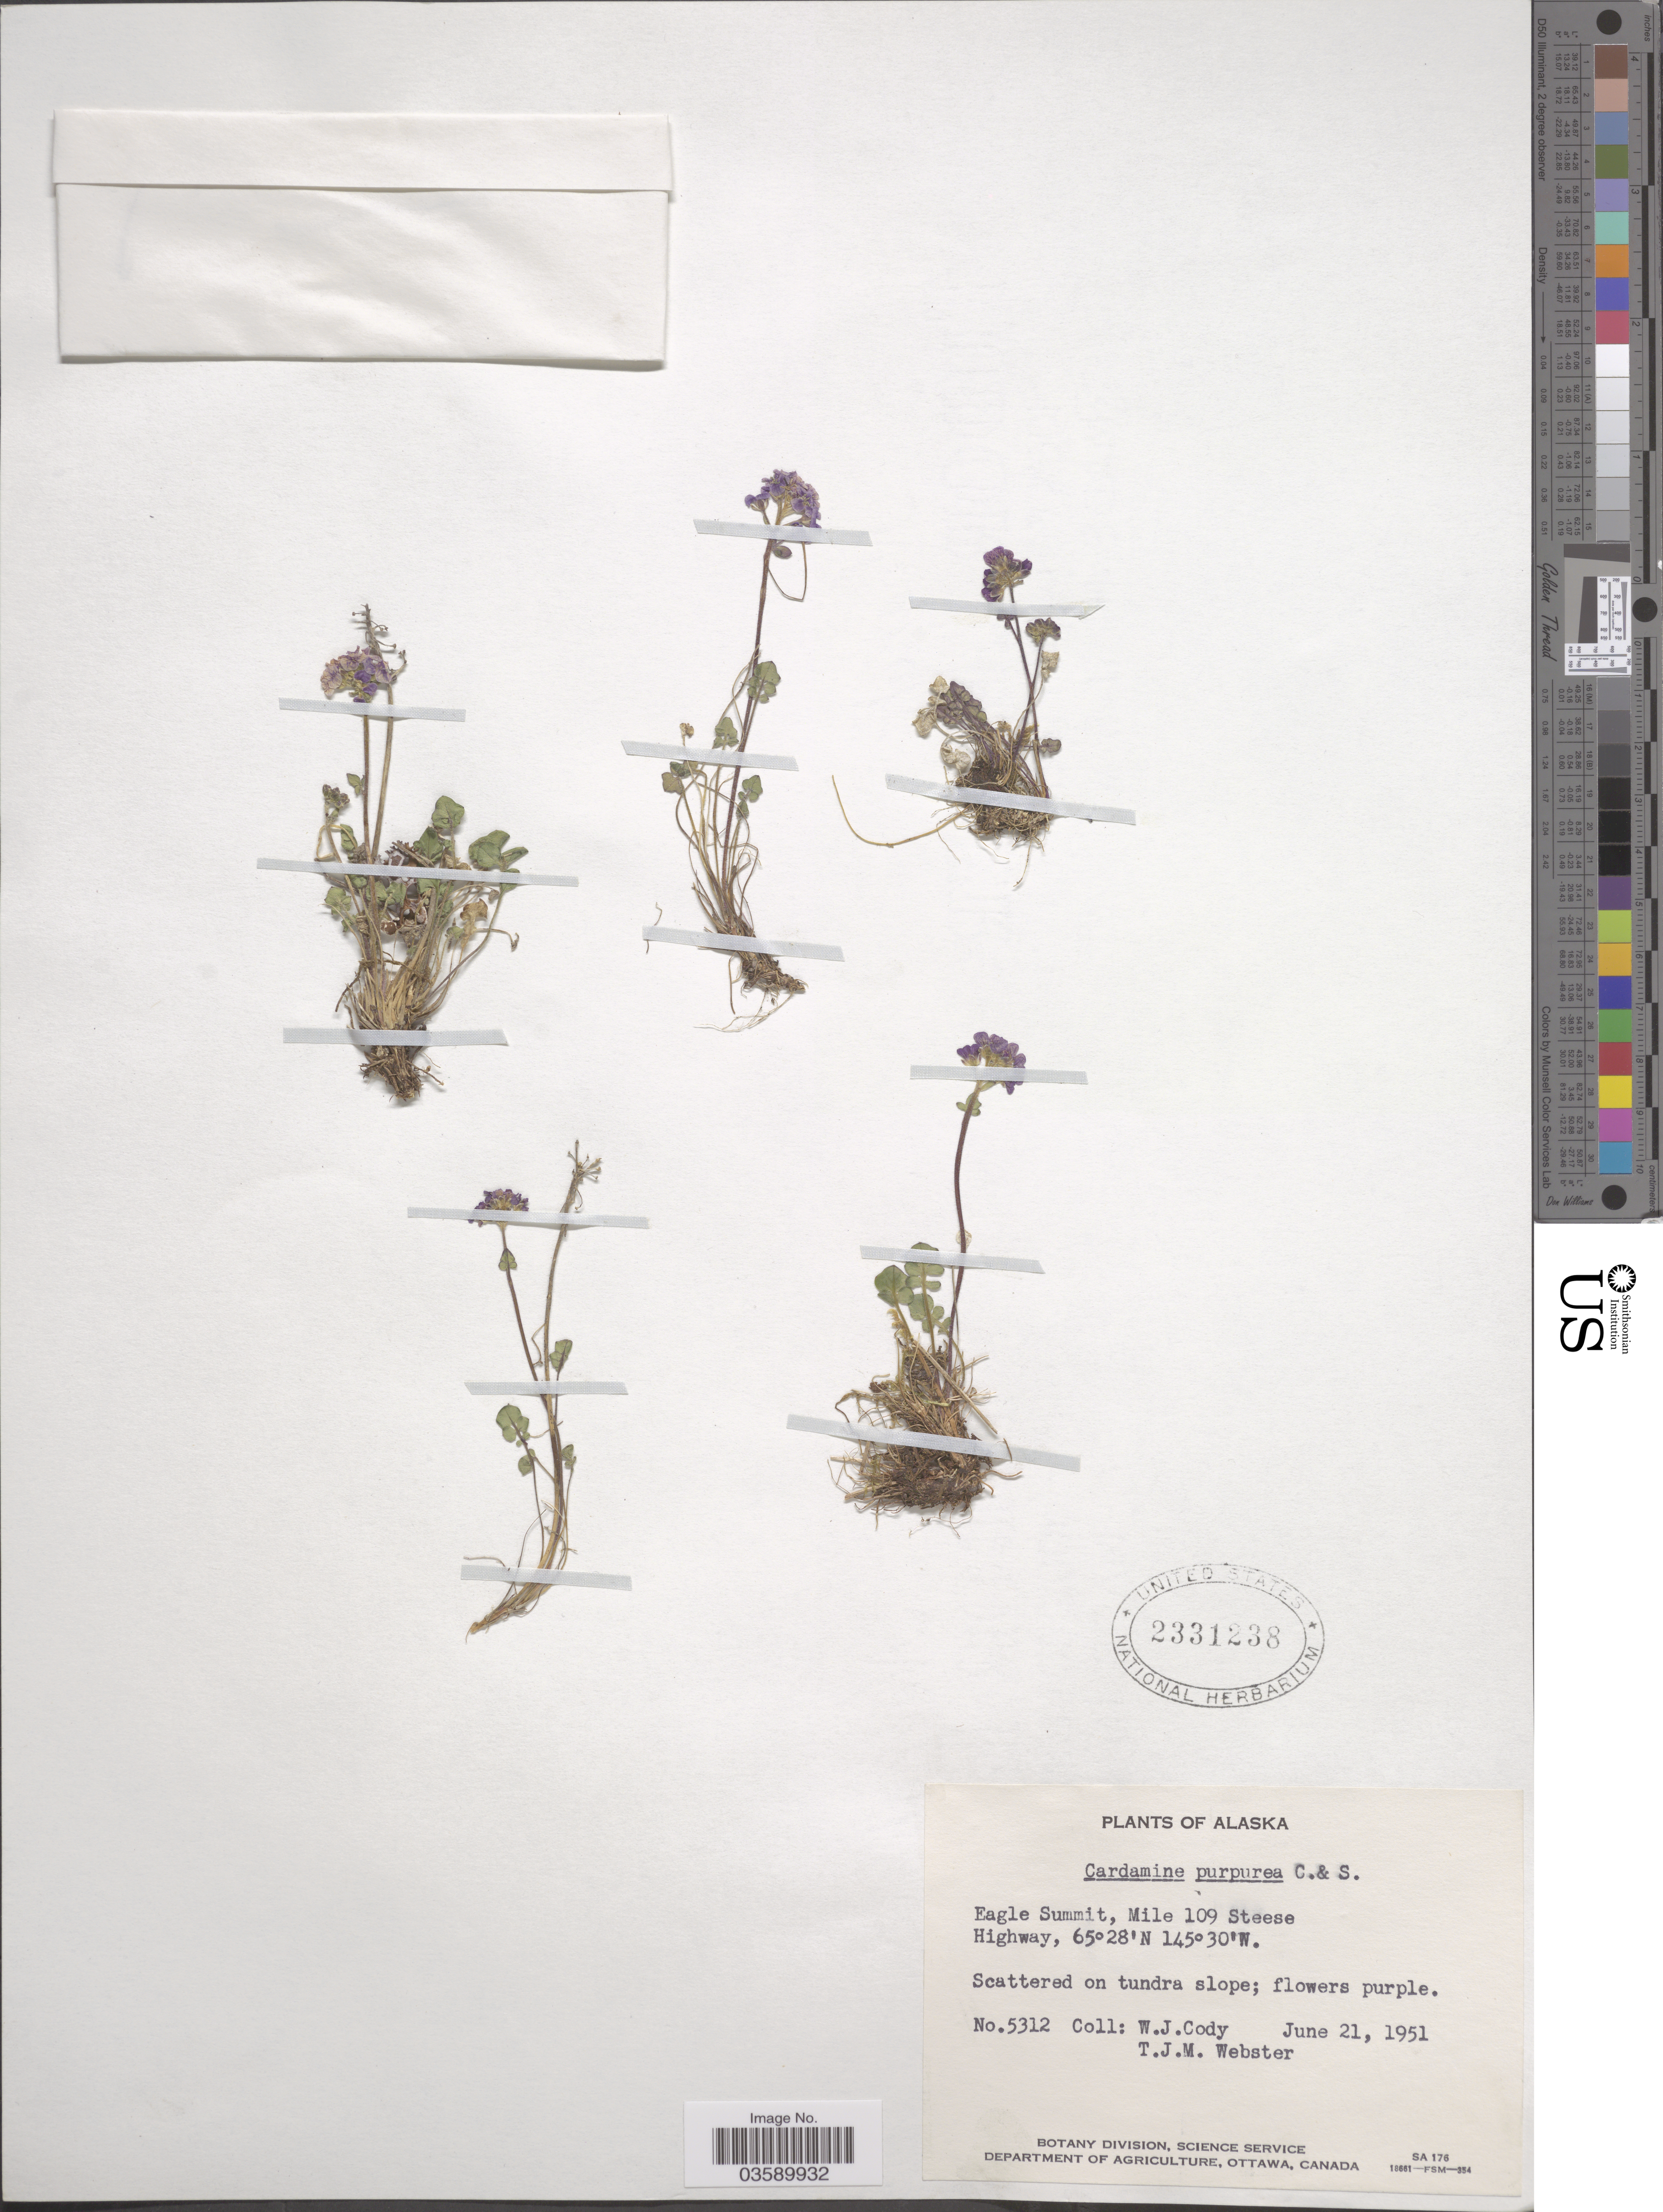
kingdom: Plantae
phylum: Tracheophyta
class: Magnoliopsida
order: Brassicales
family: Brassicaceae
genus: Cardamine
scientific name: Cardamine purpurea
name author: Cham. & Schltdl.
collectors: W. Cody & T. J. Webster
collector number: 5312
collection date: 1951-06-21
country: United States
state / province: Alaska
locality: Eagle Summit, Mile 109 Steese Highway.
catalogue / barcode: US 2331238